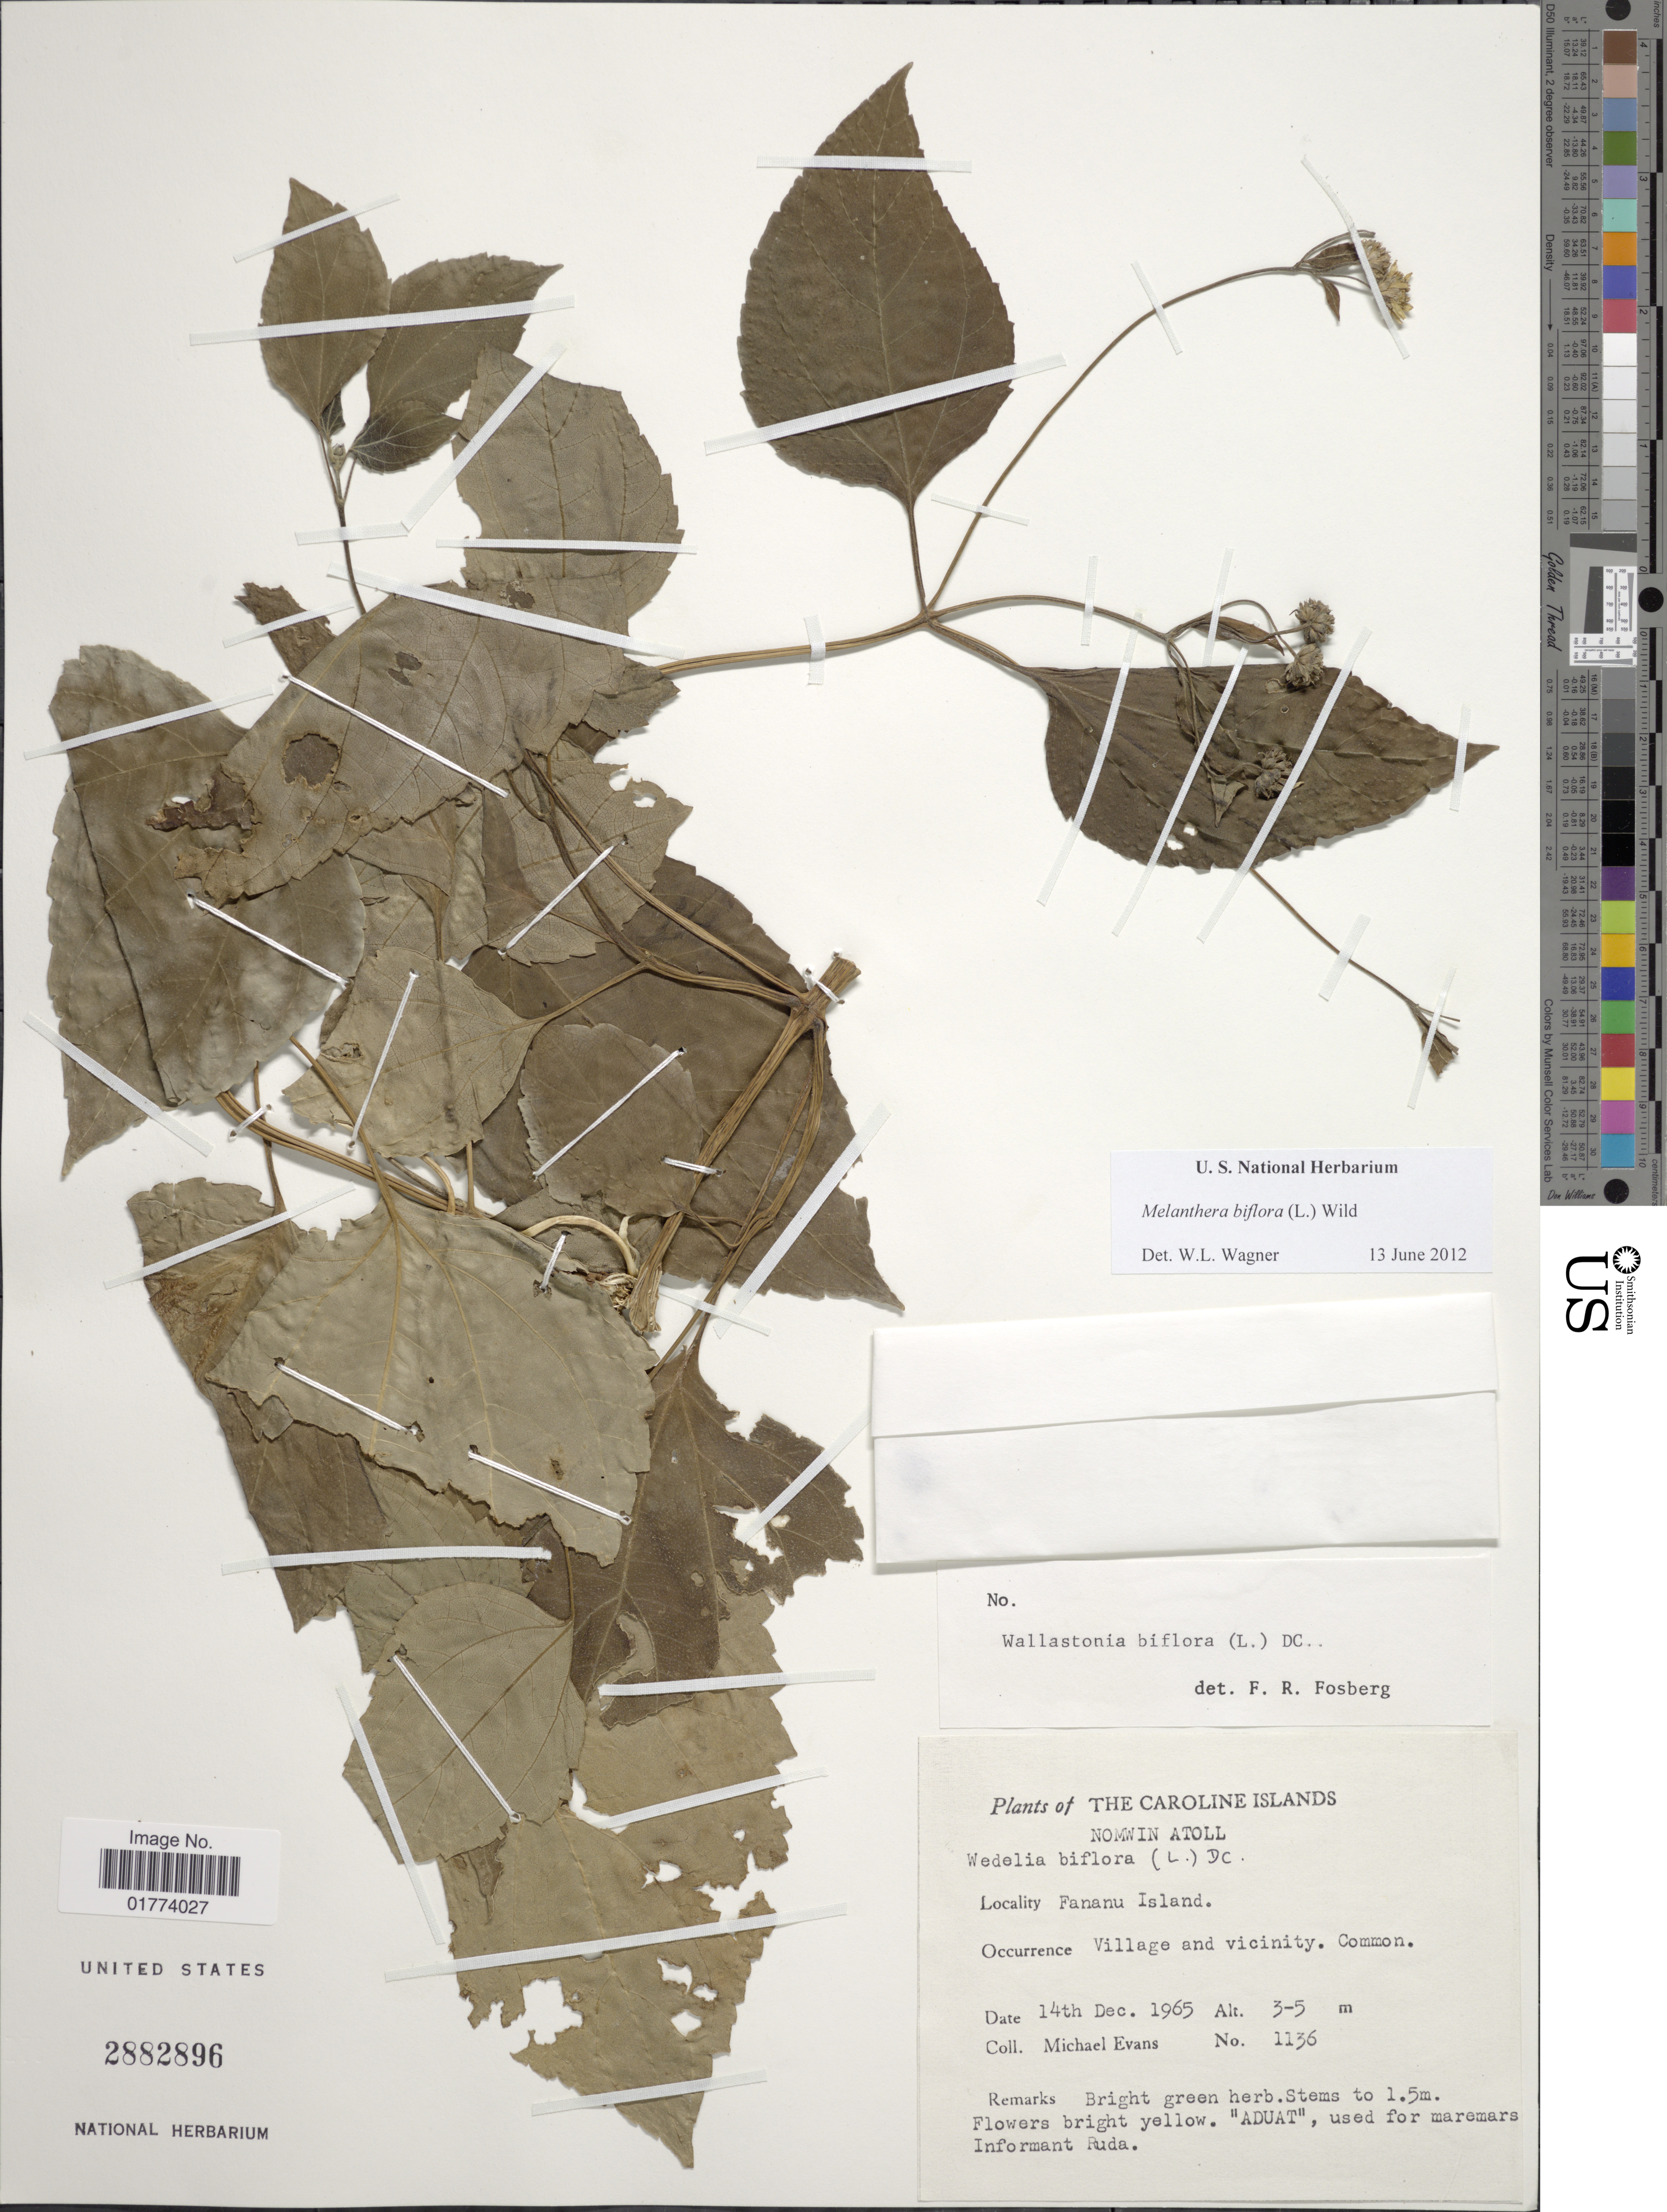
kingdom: Plantae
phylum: Tracheophyta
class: Magnoliopsida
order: Asterales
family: Asteraceae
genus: Wollastonia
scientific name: Wollastonia biflora var. biflora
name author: (L.) DC.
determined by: Wagner, W. L., (BOT), Smithsonian Institution - National Museum of Natural History (UNITED STATES)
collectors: M. Evans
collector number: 1136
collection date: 1965-12-14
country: Micronesia, Federated States of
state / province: Truk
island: Nomwin Atoll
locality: Caroline Islands, Nomwin Atoll, Fananu Island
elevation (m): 3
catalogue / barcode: US 2882896